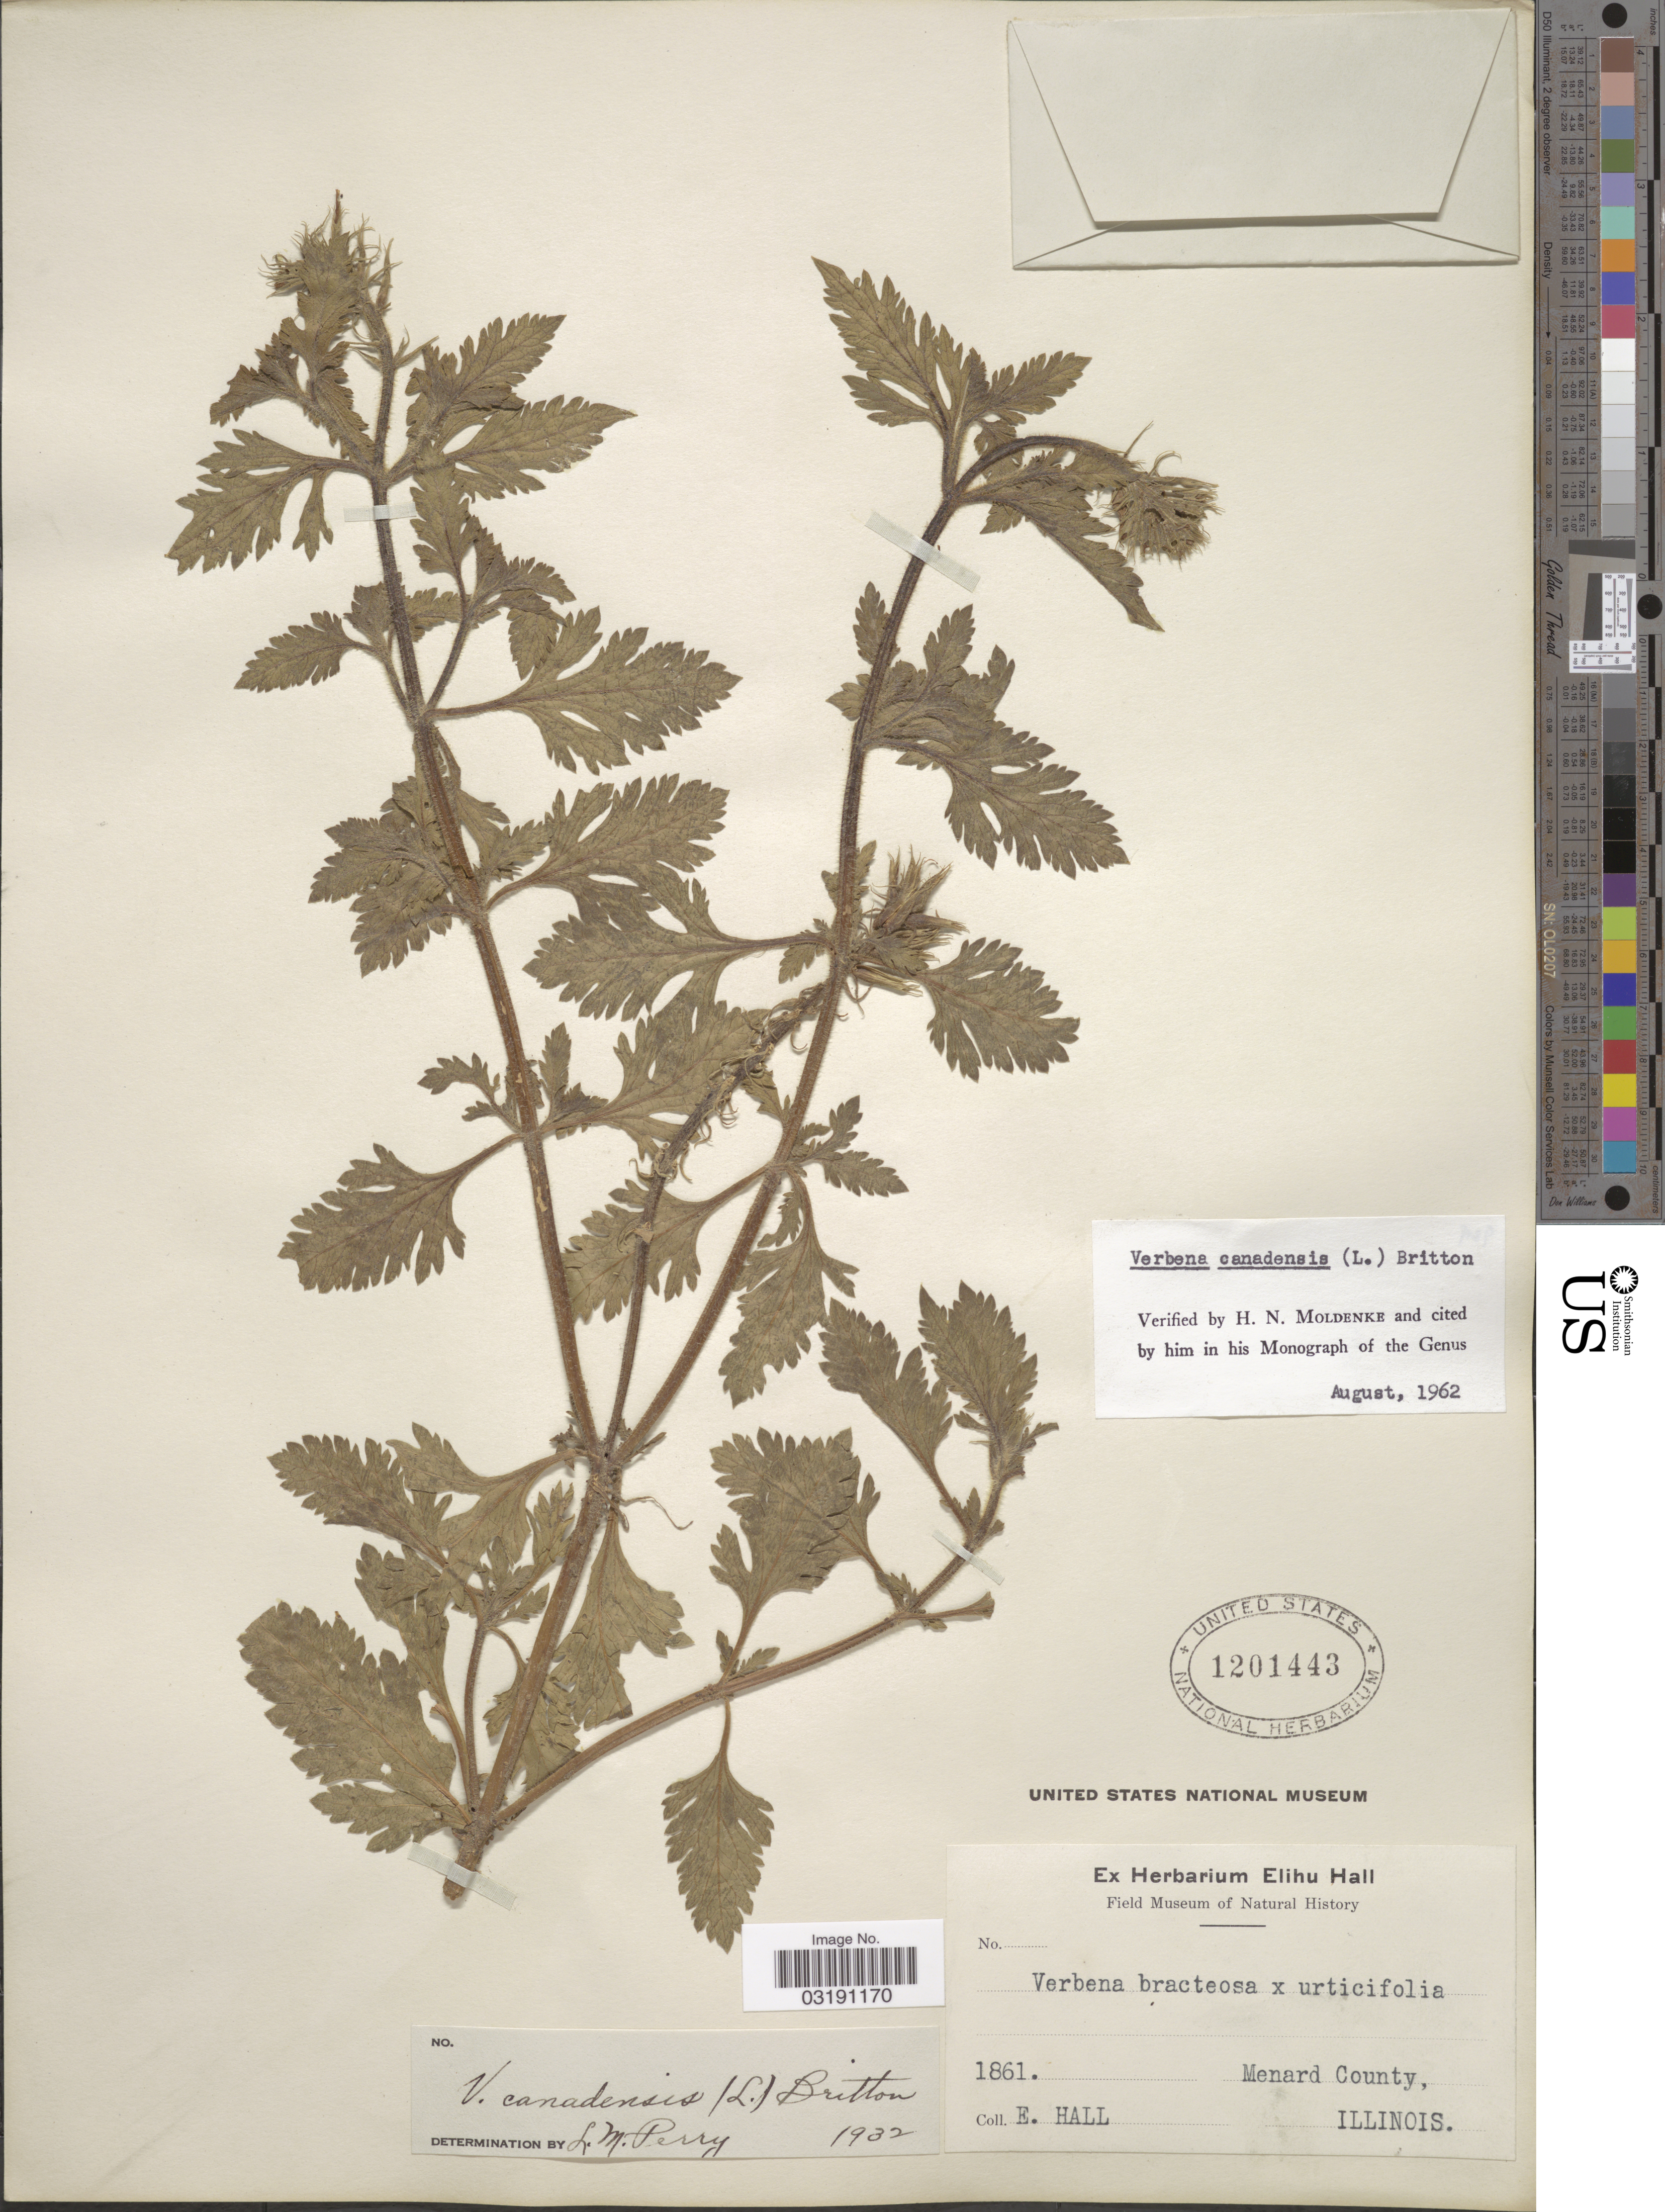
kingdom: Plantae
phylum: Tracheophyta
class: Magnoliopsida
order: Lamiales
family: Verbenaceae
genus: Verbena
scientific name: Verbena canadensis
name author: (L.) Britton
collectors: E. Hall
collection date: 1861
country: United States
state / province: Illinois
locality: Menard County.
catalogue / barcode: US 1201443